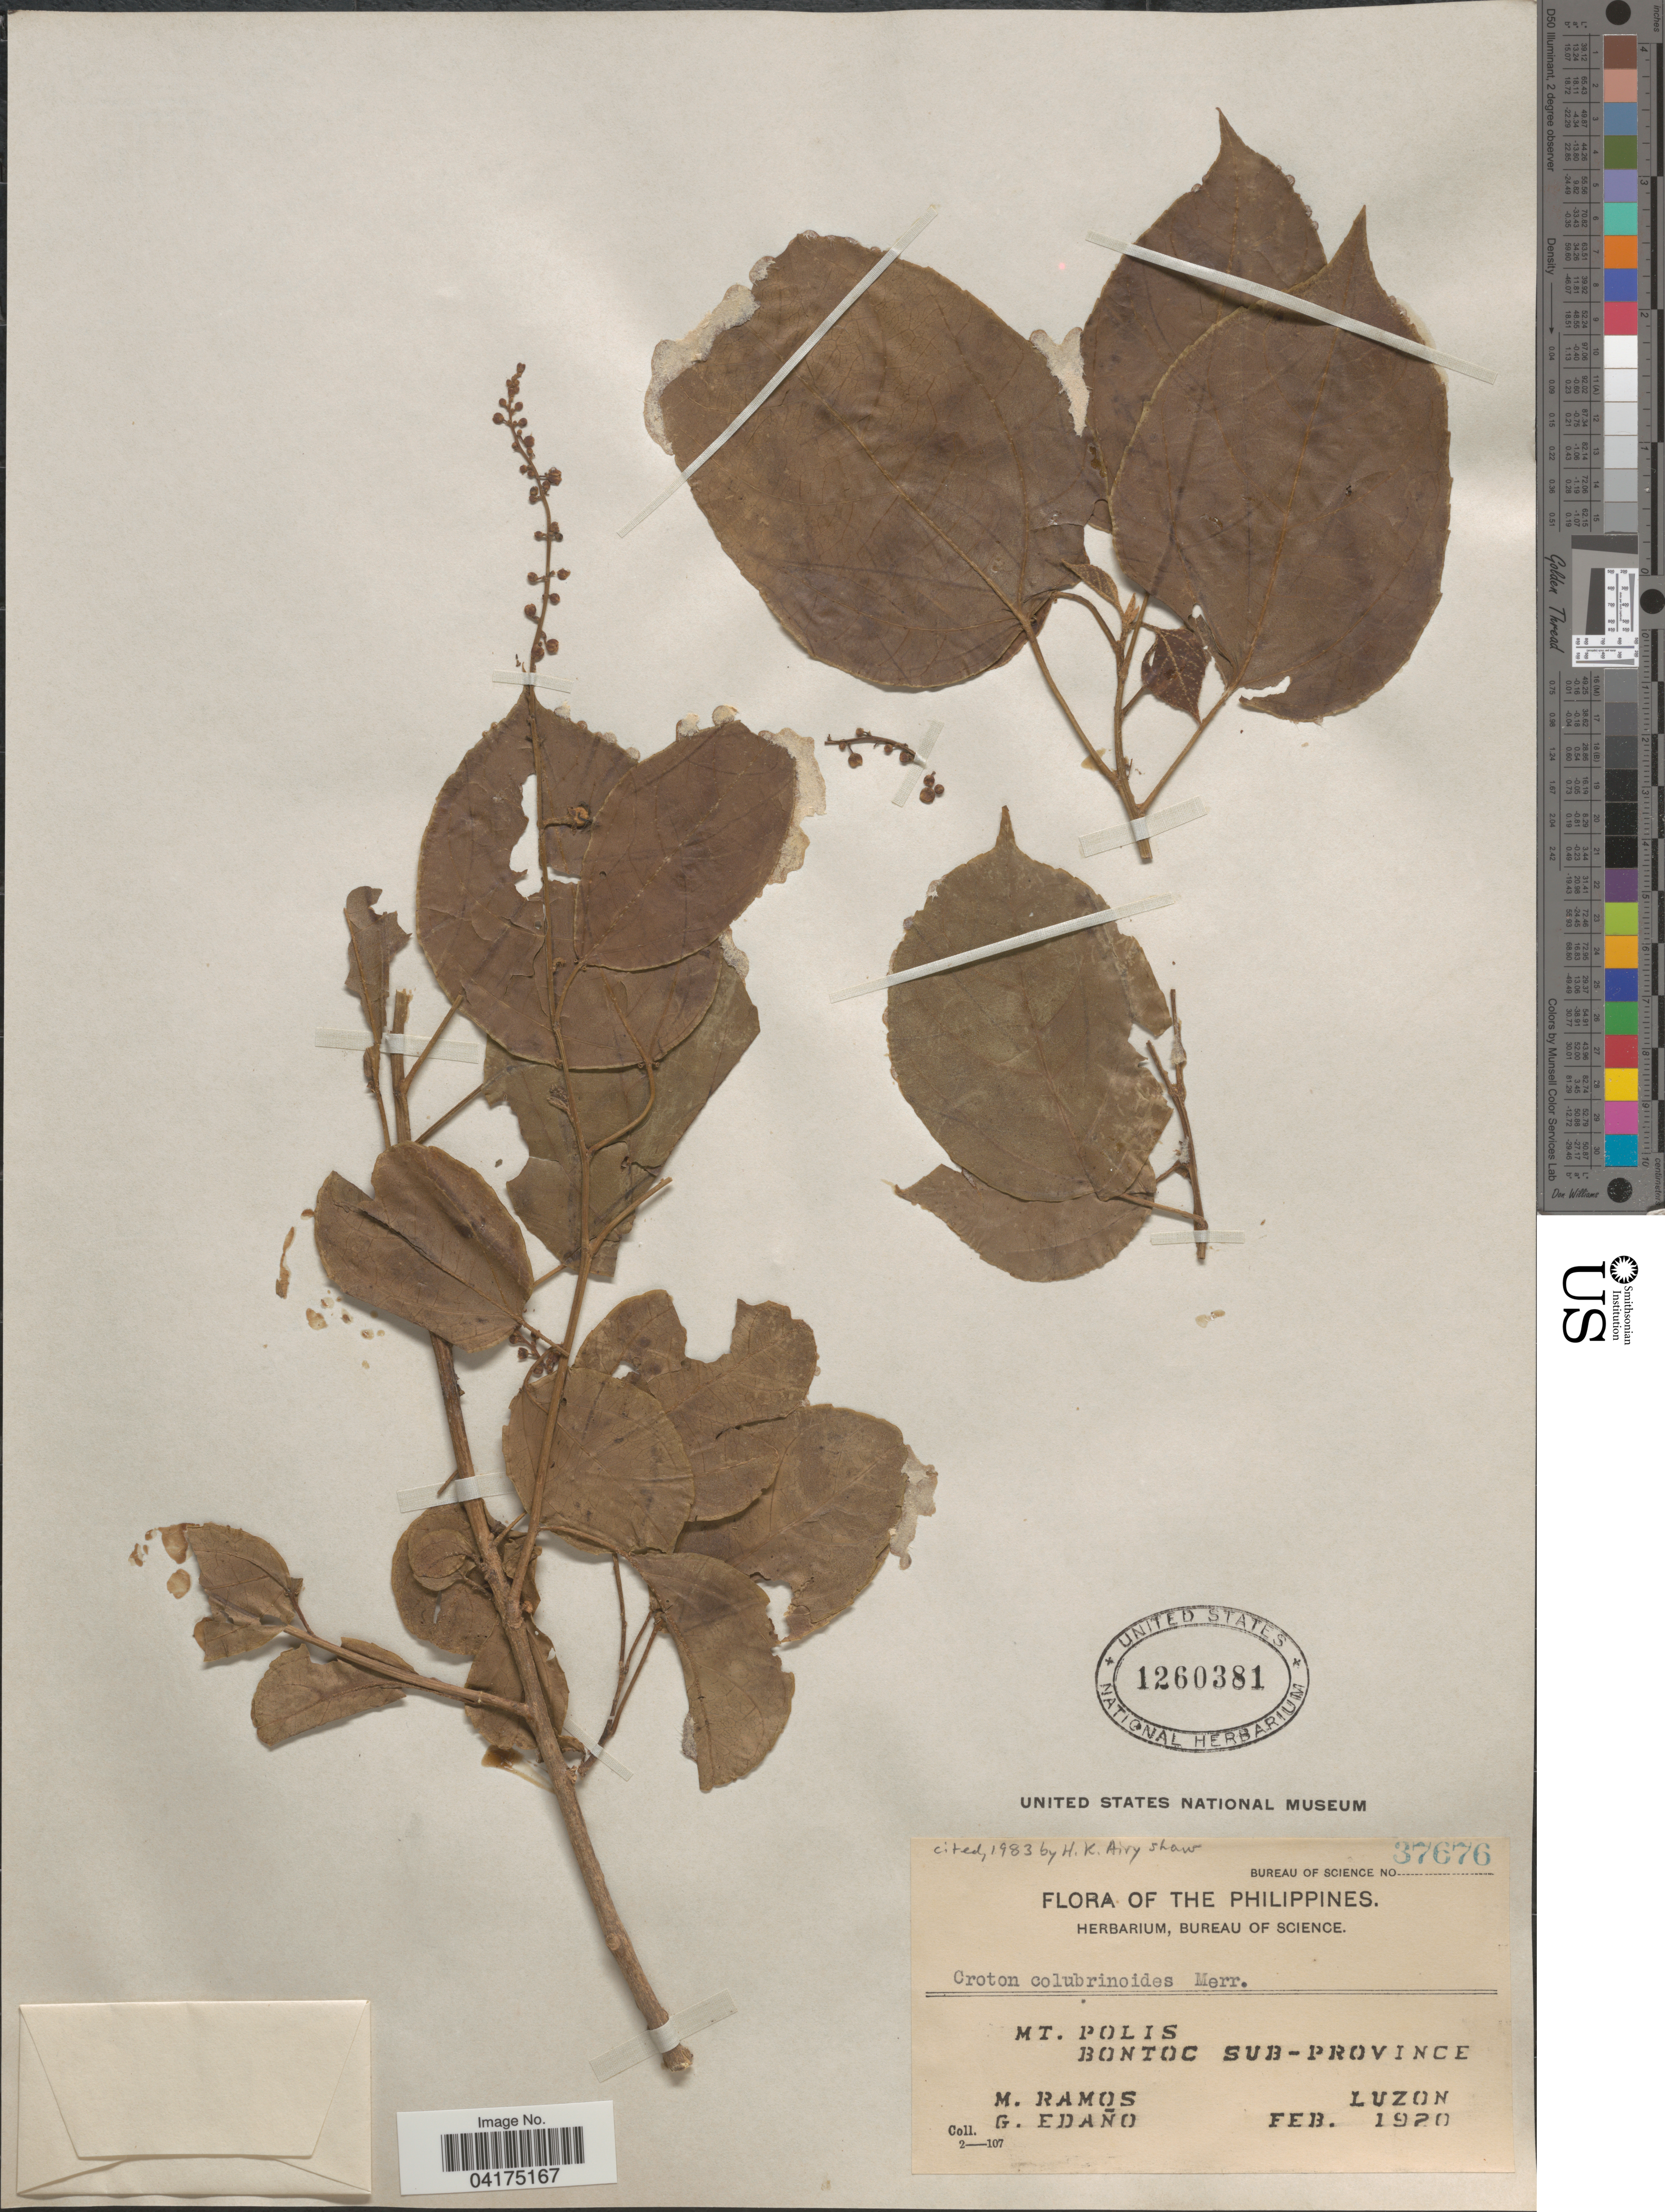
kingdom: Plantae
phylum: Tracheophyta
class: Magnoliopsida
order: Malpighiales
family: Euphorbiaceae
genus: Croton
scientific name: Croton colubrinoides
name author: Merr.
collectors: M. Ramos & G. Edaño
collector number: Bureau of Science 37676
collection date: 1920-02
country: Philippines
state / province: Cordillera (Administrative Region)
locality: Mt. Polis. Bontoc Sub-Province. Luzon.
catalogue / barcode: US 1260381